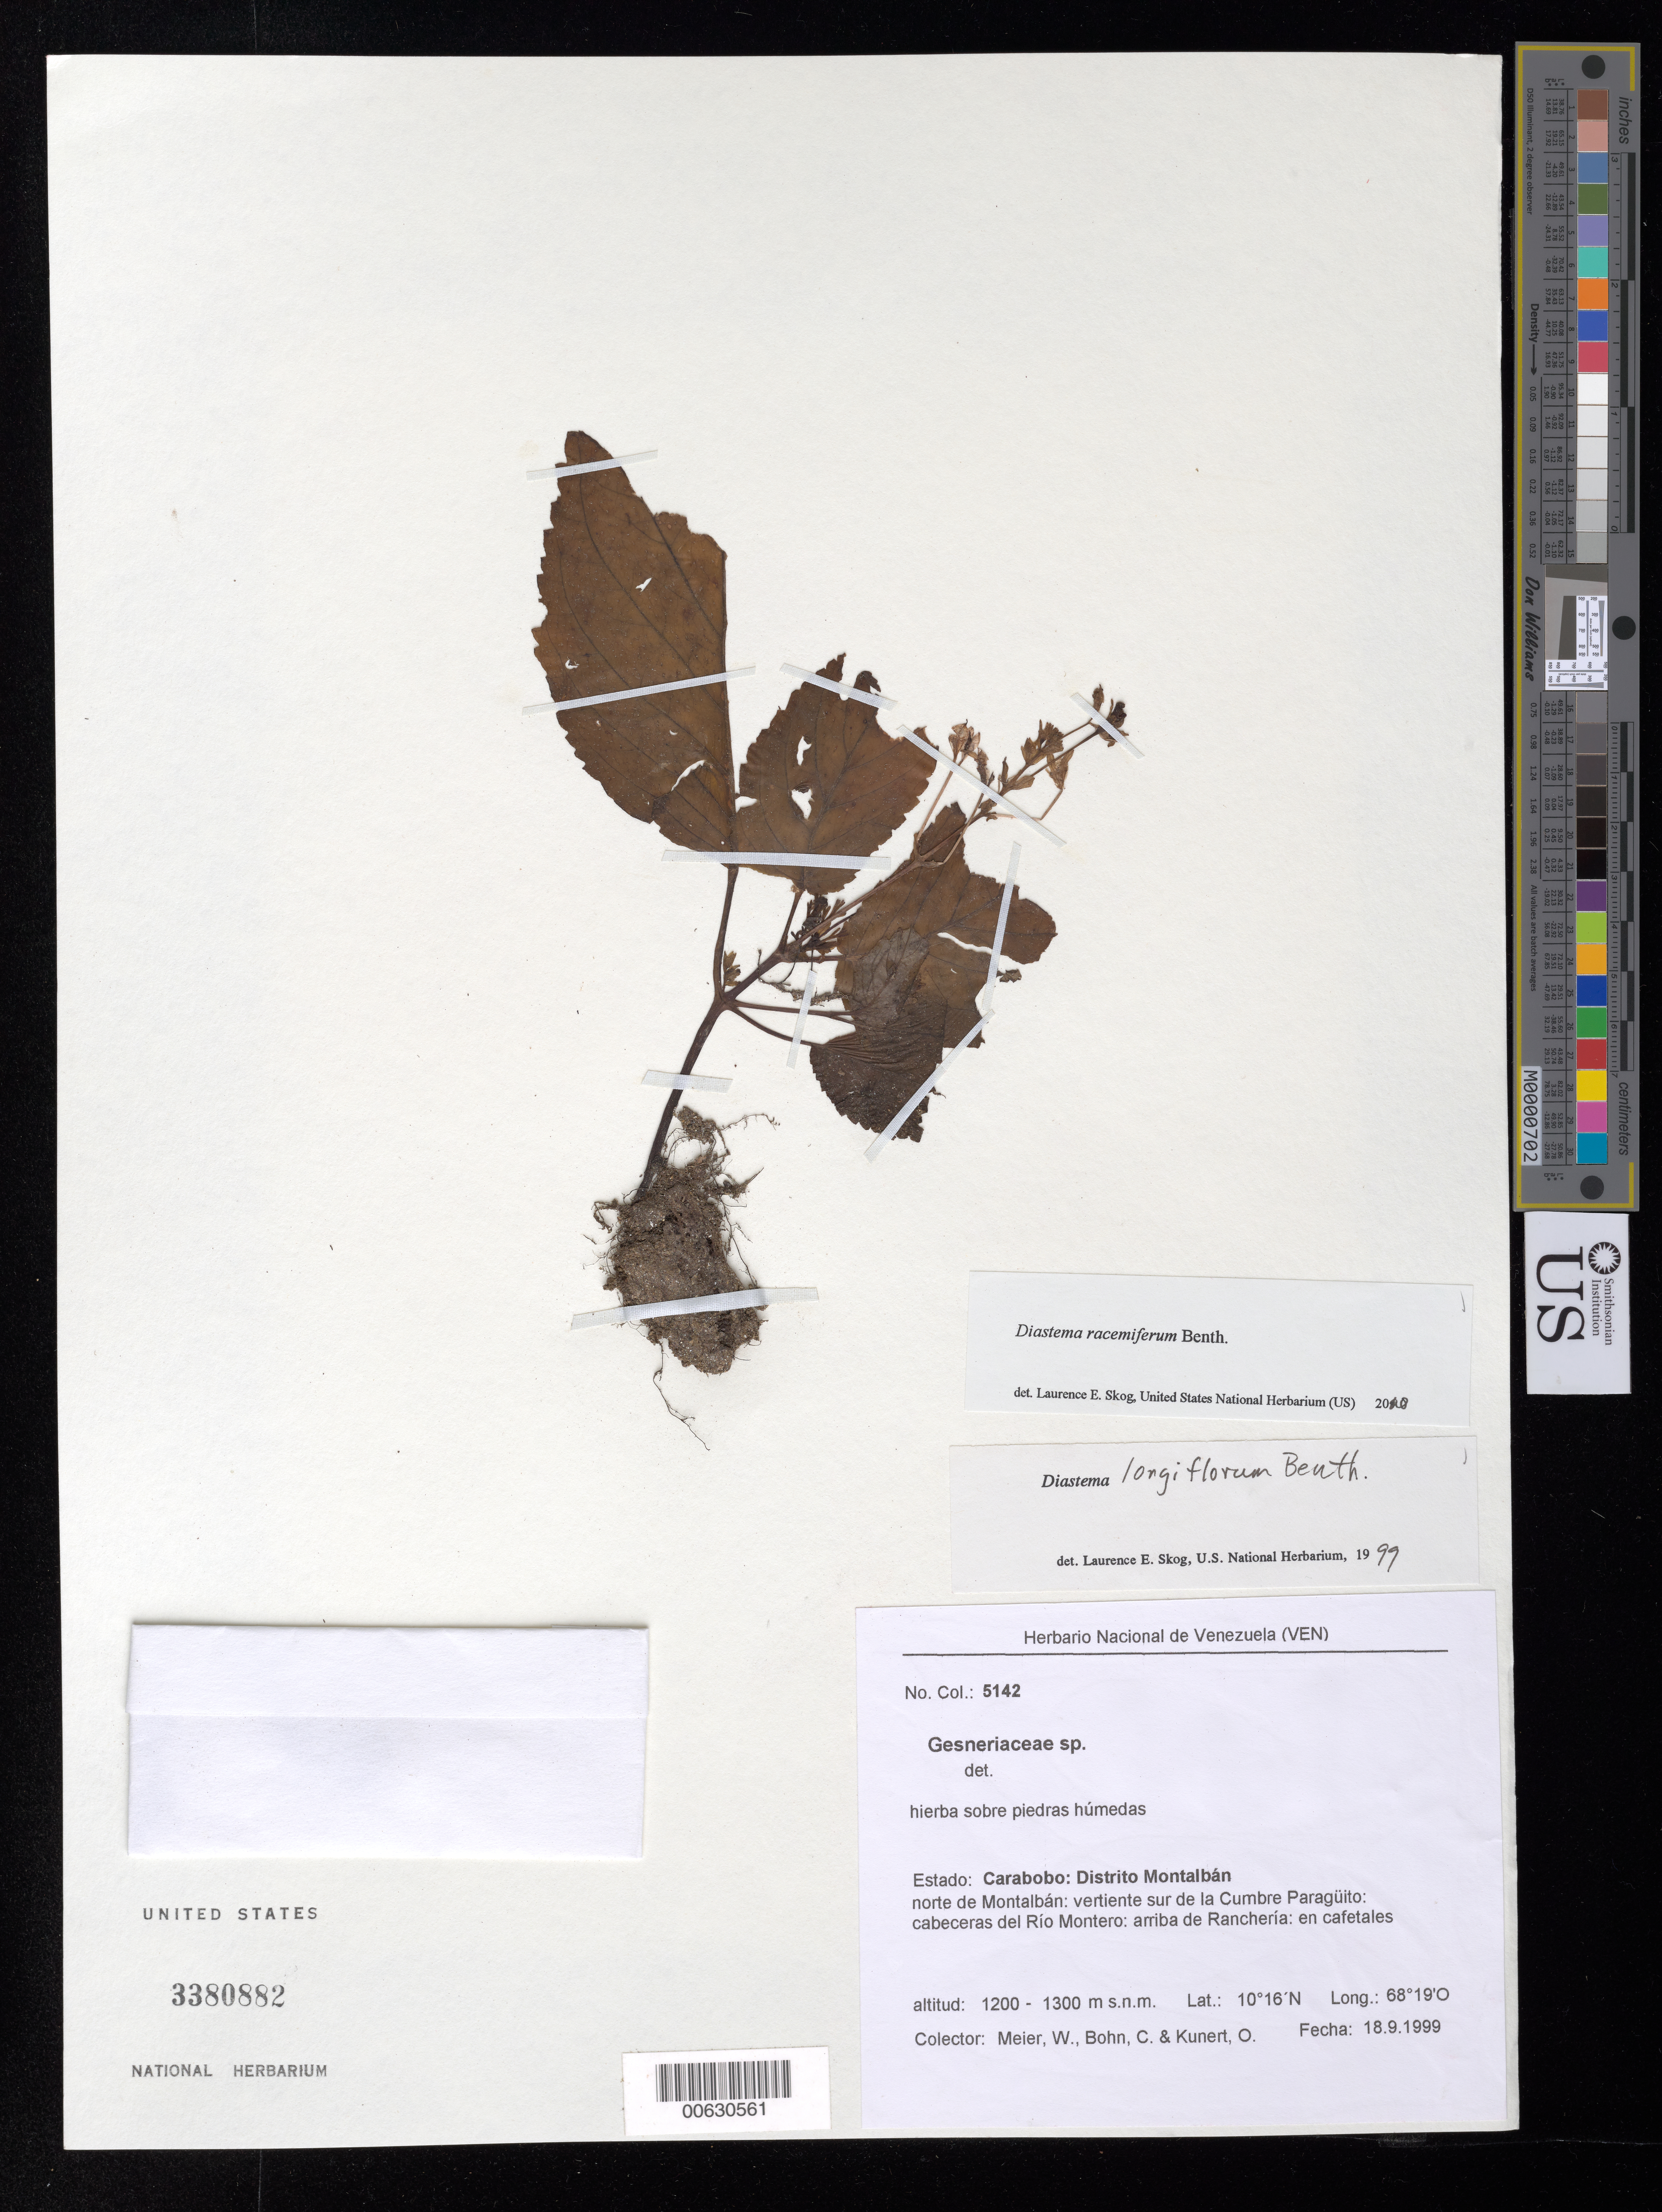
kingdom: Plantae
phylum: Tracheophyta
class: Magnoliopsida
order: Lamiales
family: Gesneriaceae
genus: Diastema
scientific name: Diastema racemiferum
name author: Benth.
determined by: Skog, Laurence E.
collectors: W. Meier, C. Bohn & O. Kunert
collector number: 5142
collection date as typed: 18 Sep 1999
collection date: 1999-09-18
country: Venezuela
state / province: Carabobo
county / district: Montalbán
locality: Distrito Montalbán; norte de Montalbán: vertiente sur de la Cumbre Paragüito: cabeceras del Río Montero: arriba de Ranchería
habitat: En cafetales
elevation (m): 1200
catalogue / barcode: US 3380882